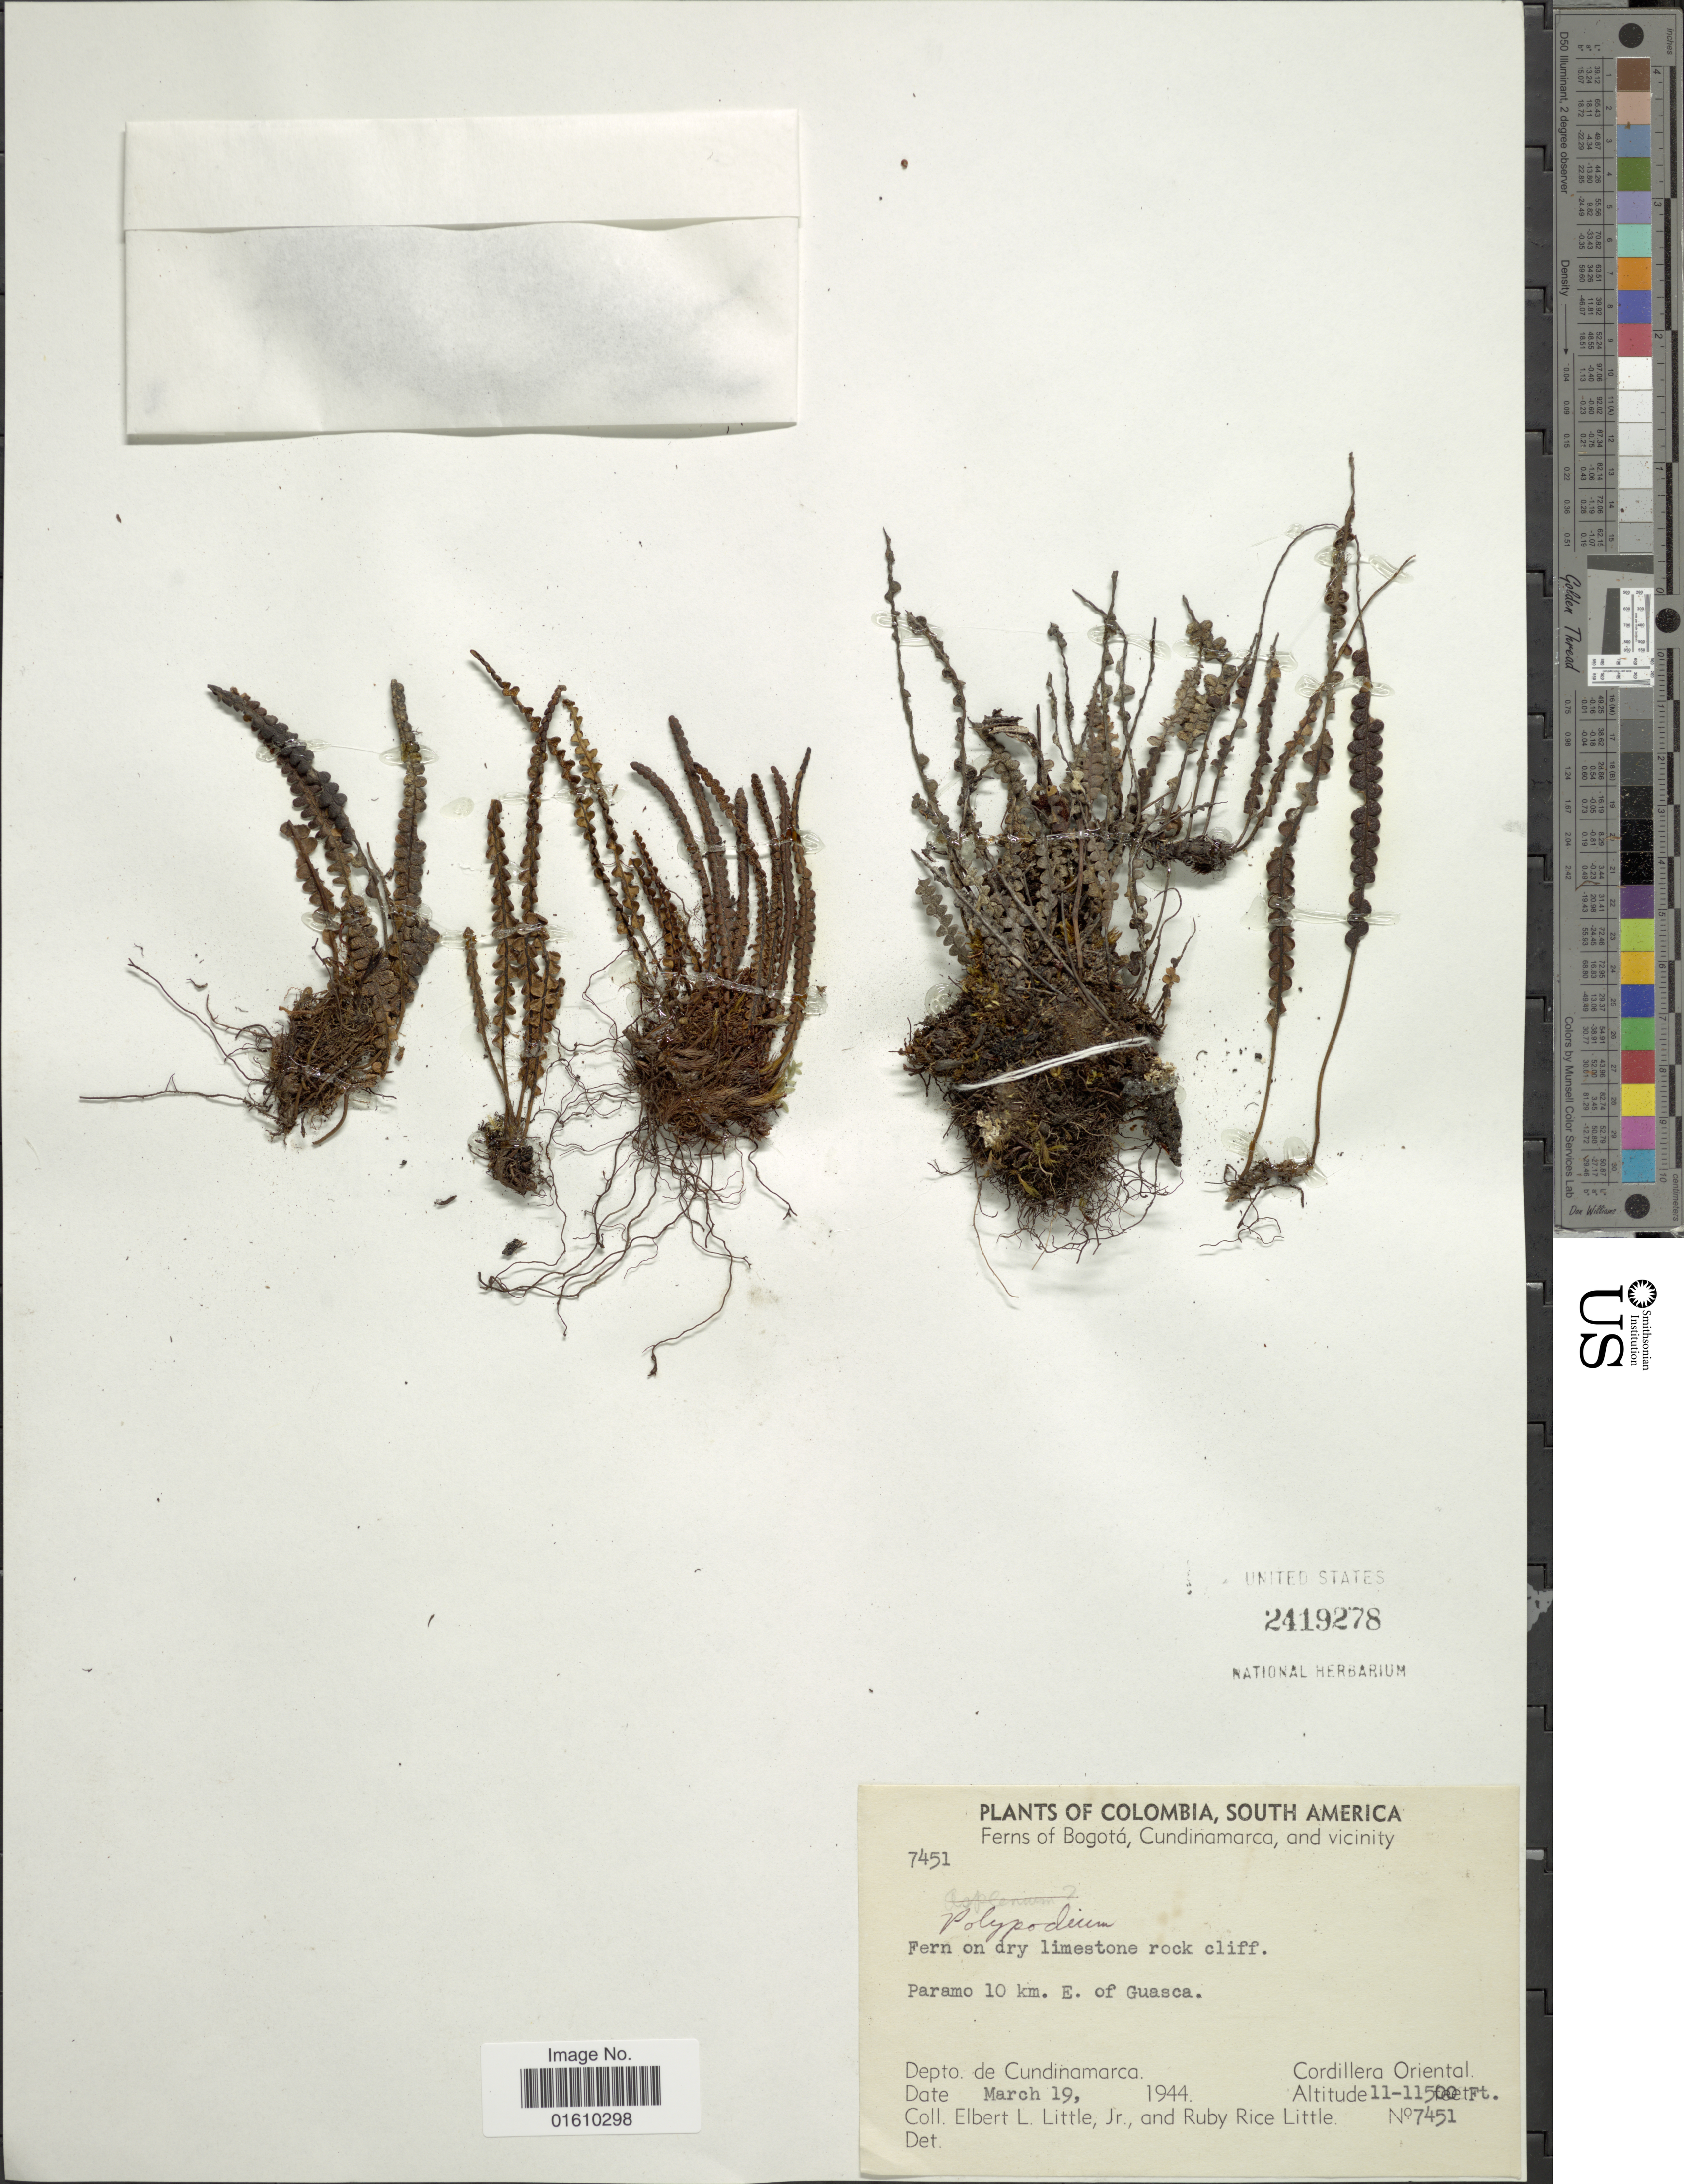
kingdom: Plantae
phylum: Tracheophyta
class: Polypodiopsida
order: Polypodiales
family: Polypodiaceae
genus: Melpomene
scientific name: Melpomene sp.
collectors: E. L. Little & R. R. Little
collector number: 7451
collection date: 1944-03-19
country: Colombia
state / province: Cundinamarca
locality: Ferns of Bogotá, Cundinamarca, and vicinity, Cordillera Oriental, Paramo 10 km. E. of Guasca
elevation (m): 3353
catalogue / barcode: US 2419278